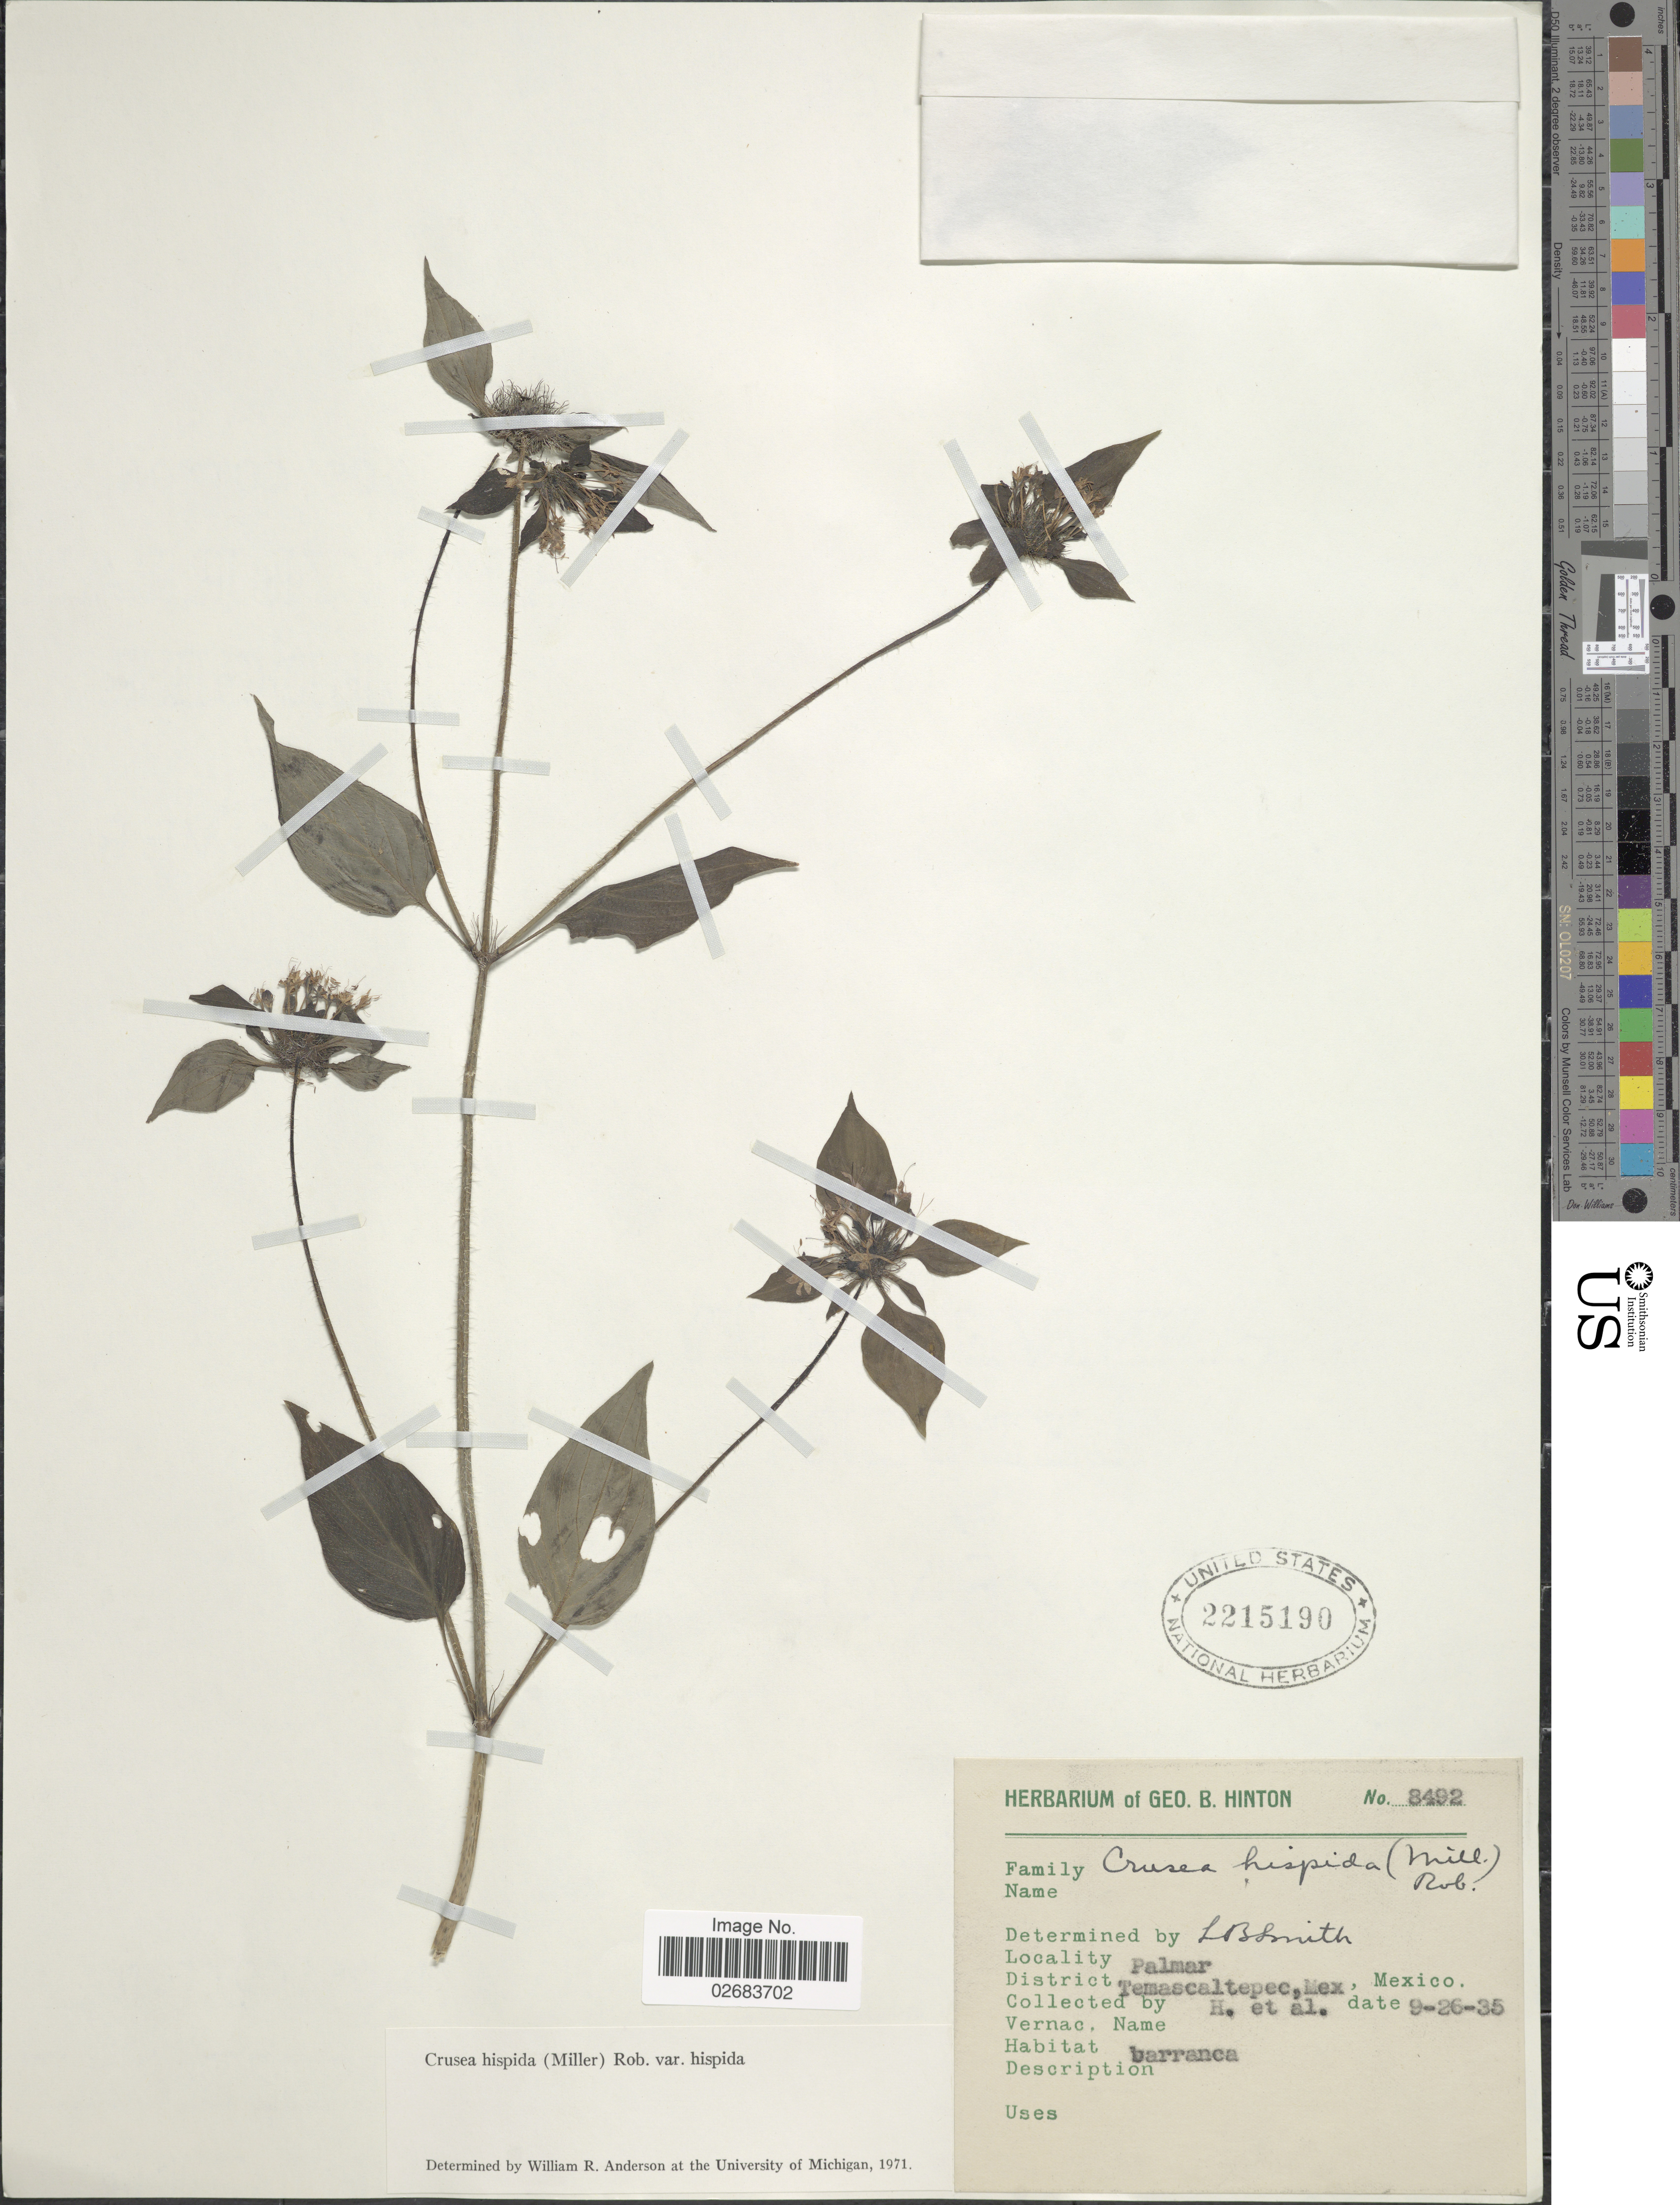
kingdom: Plantae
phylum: Tracheophyta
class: Magnoliopsida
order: Gentianales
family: Rubiaceae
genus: Crusea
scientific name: Crusea hispida var. hispida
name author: (Mill.) B.L. Rob.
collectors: G. B. Hinton & et al.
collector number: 8492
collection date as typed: Transcribed d/m/y: 26/9/35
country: Mexico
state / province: México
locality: Palmar. District Temascaltepec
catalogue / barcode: US 2215190